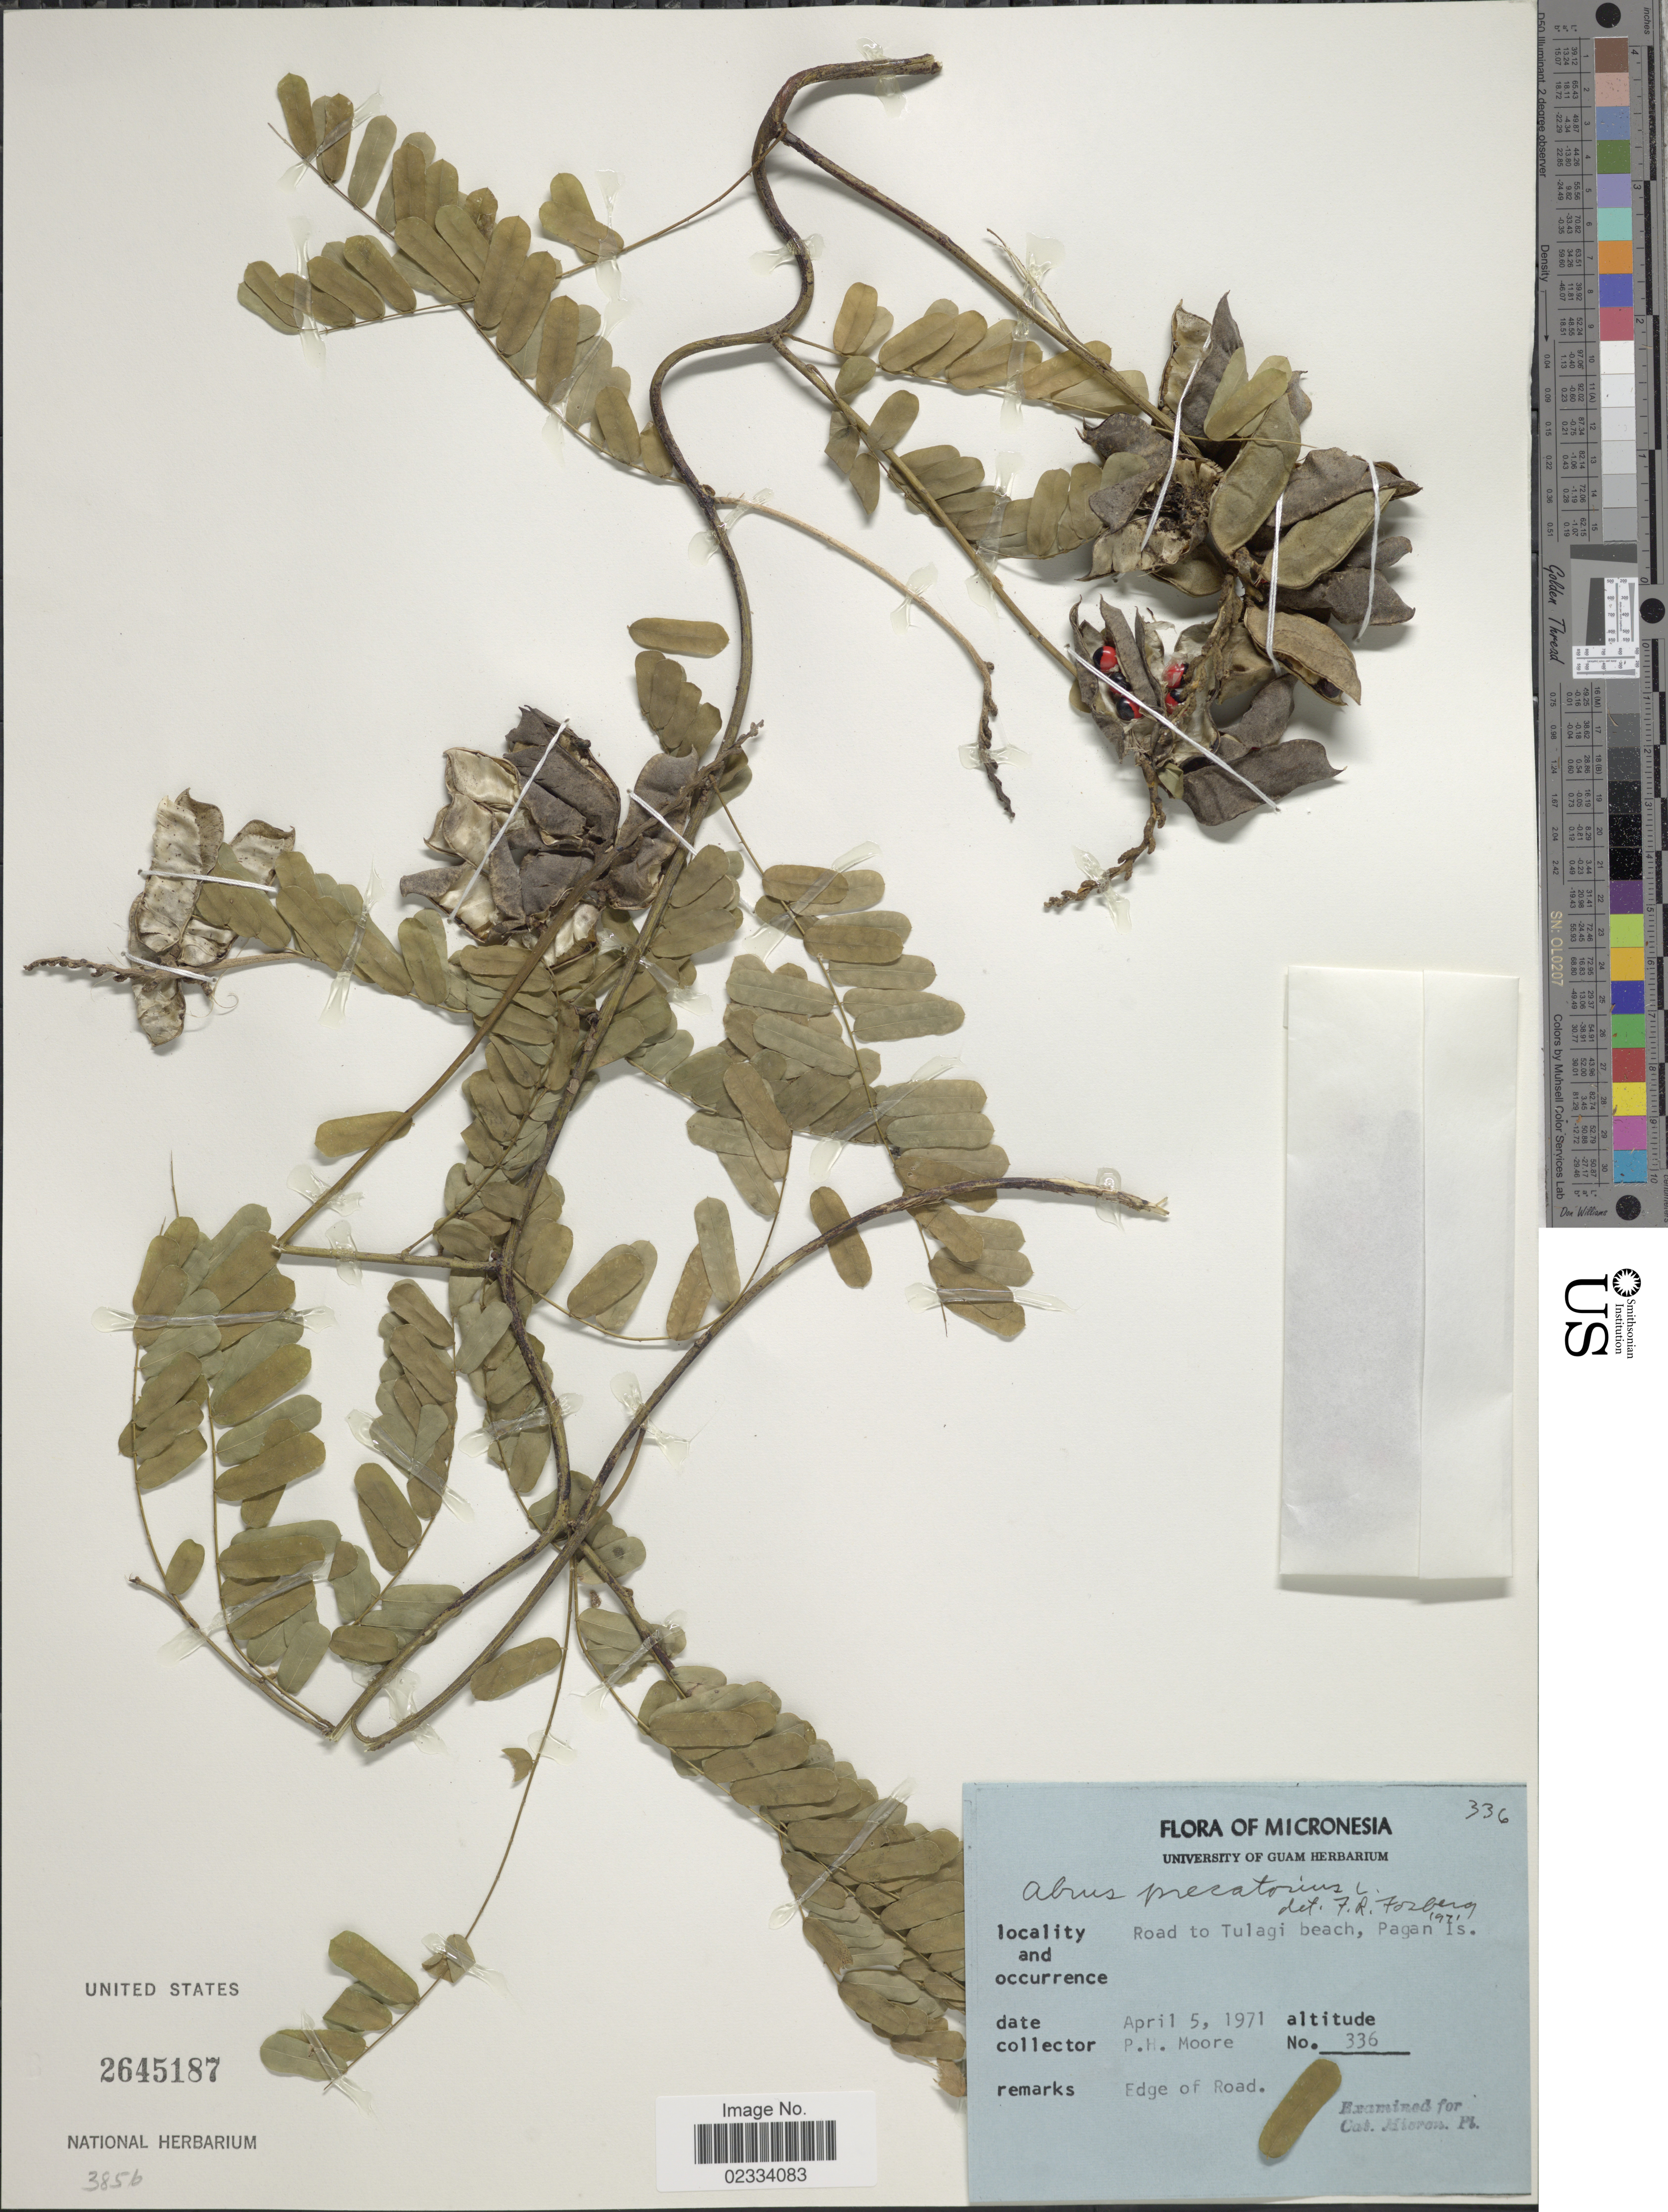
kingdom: Plantae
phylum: Tracheophyta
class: Magnoliopsida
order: Fabales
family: Fabaceae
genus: Abrus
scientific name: Abrus precatorius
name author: L.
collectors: P. H. Moore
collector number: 336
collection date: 1971-04-05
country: Northern Mariana Islands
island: Pagan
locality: Micronesia. Road to Tulagi beach, Pagan Is.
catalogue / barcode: US 2645187